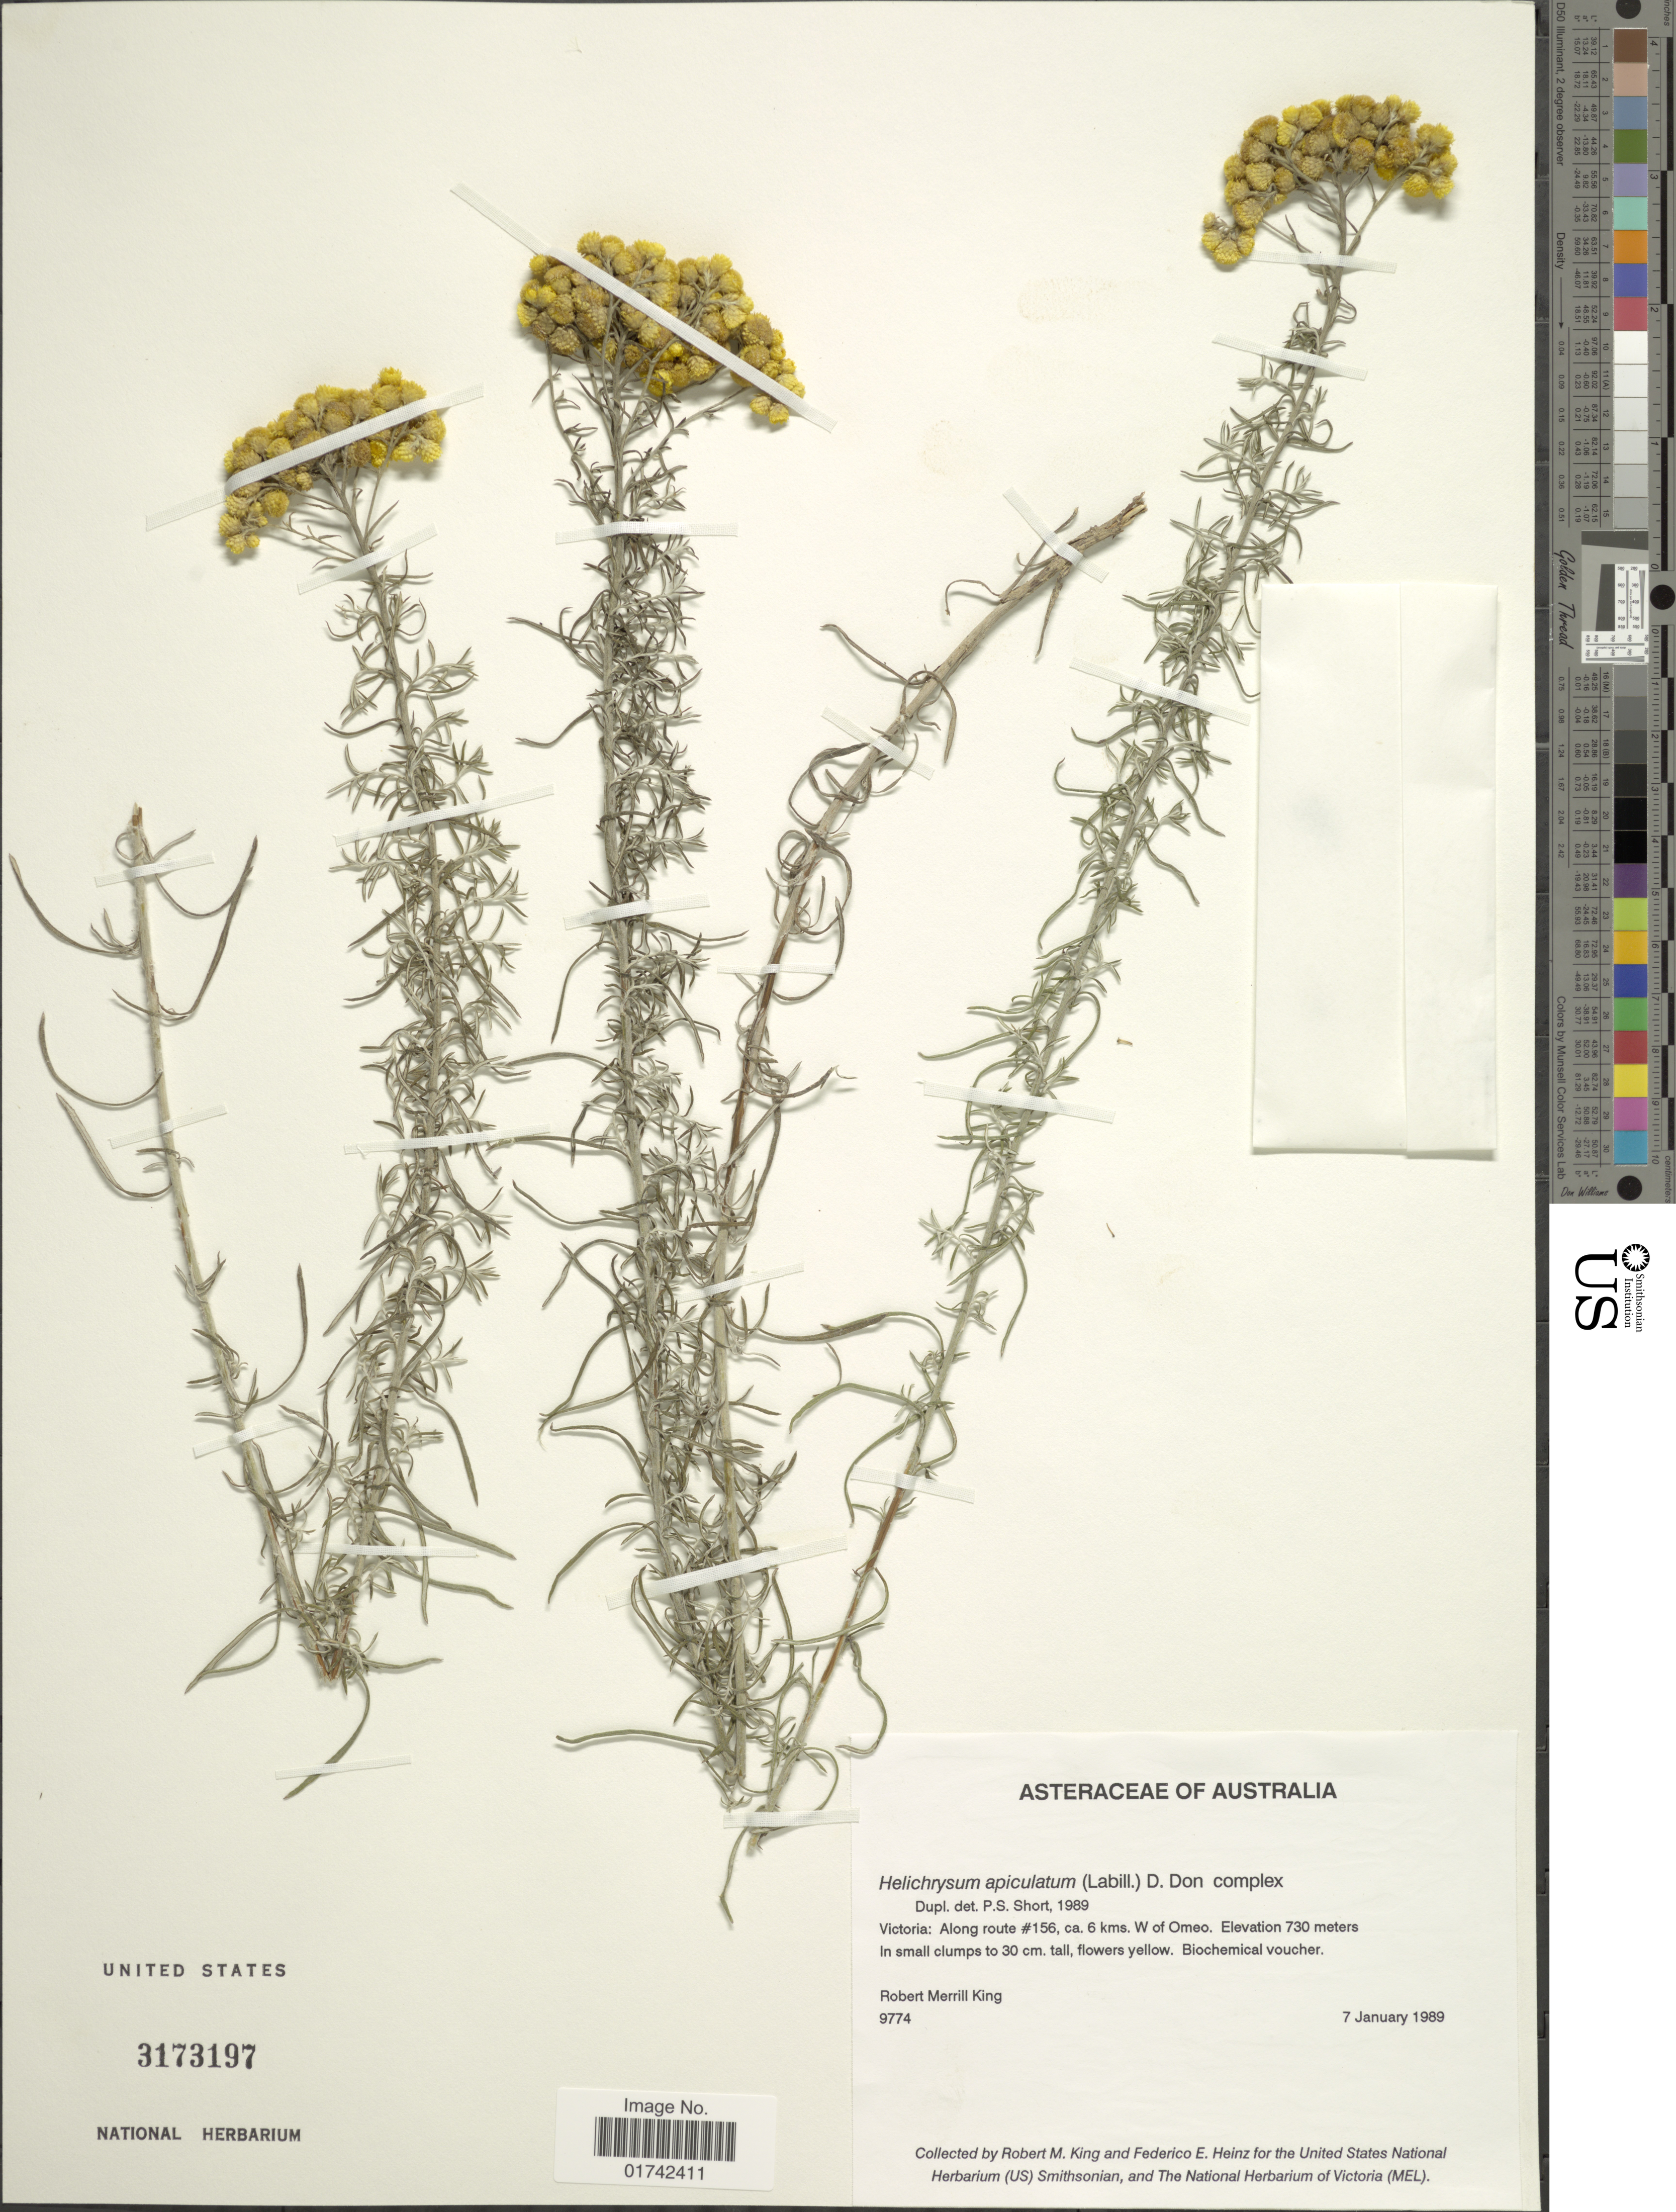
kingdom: Plantae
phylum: Tracheophyta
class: Magnoliopsida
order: Asterales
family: Asteraceae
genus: Helichrysum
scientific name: Helichrysum apiculatum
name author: (Labill.) D. Don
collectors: R. M. King & F. Heinz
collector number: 9774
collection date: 1989-01-07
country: Australia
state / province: Victoria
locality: Victoria, along route #156, ca 6 kms W of Omeo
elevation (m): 730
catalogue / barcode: US 3173197